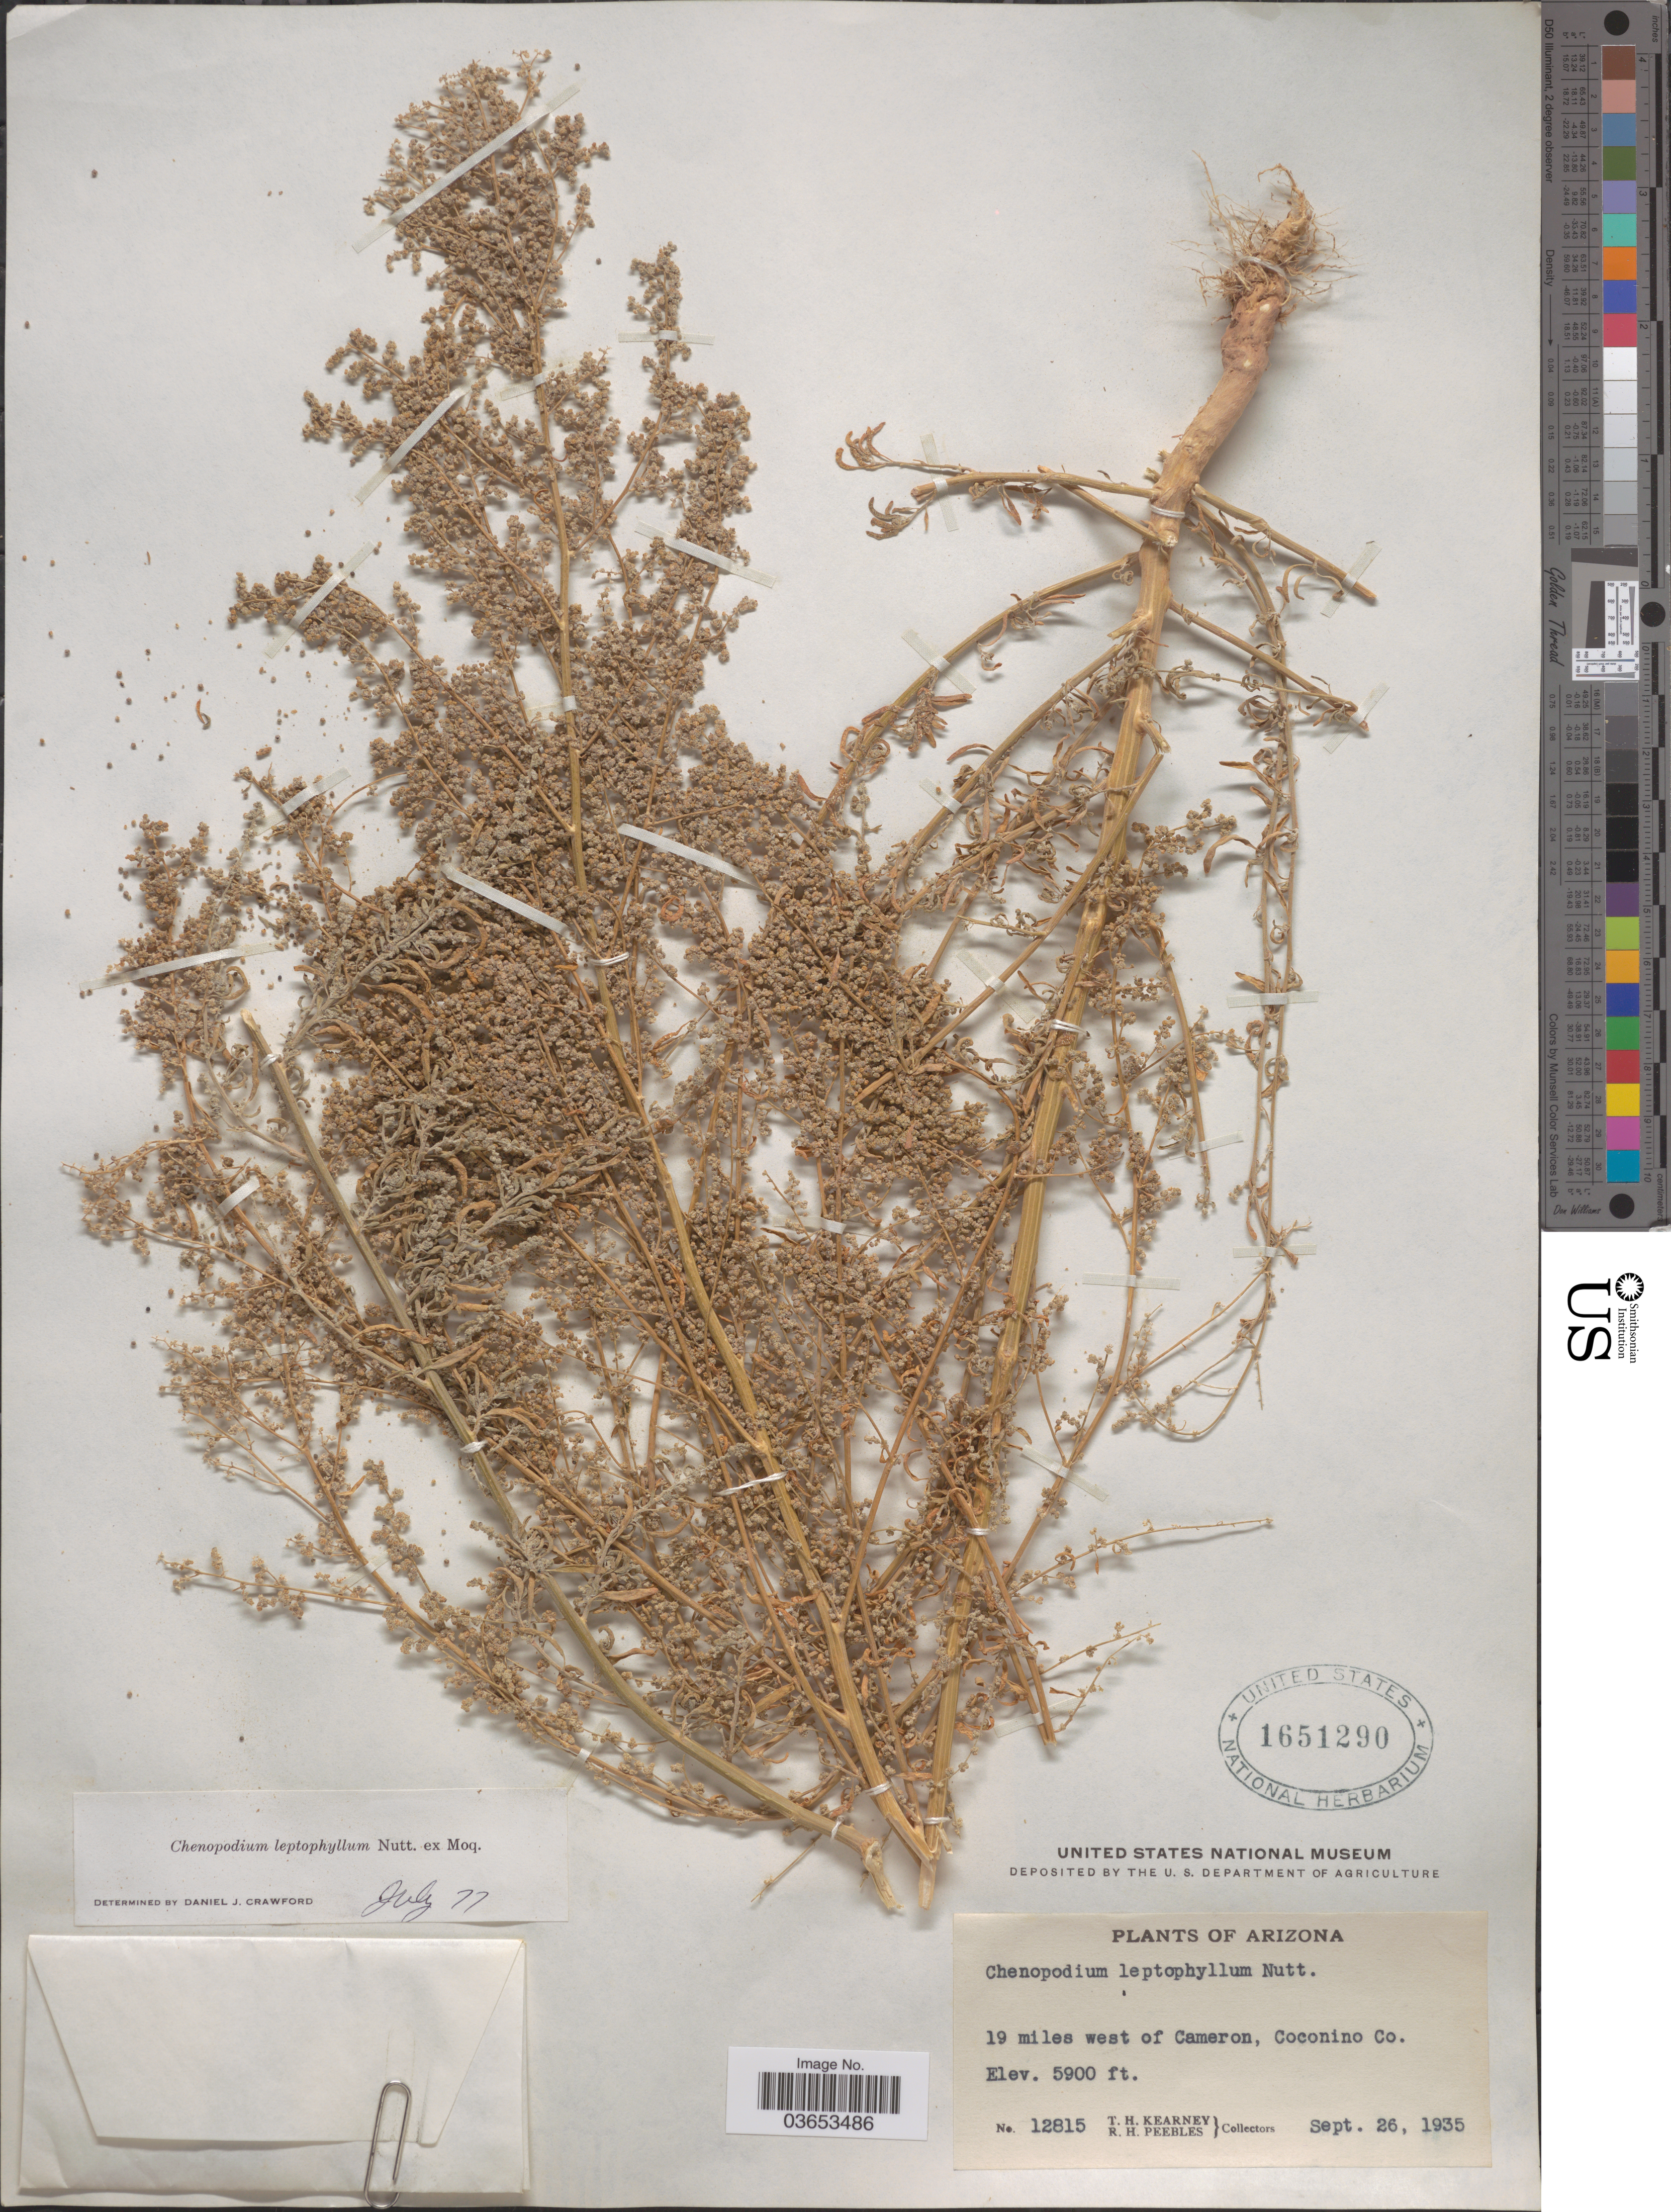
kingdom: Plantae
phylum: Tracheophyta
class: Magnoliopsida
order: Caryophyllales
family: Amaranthaceae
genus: Chenopodium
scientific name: Chenopodium leptophyllum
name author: (Moq.) Nutt. ex S. Watson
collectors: T. H. Kearney & R. H. Peebles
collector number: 12815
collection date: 1935-09-26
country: United States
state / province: Arizona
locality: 19 miles west of Cameron, Coconino Co.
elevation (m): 1798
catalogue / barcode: US 1651290